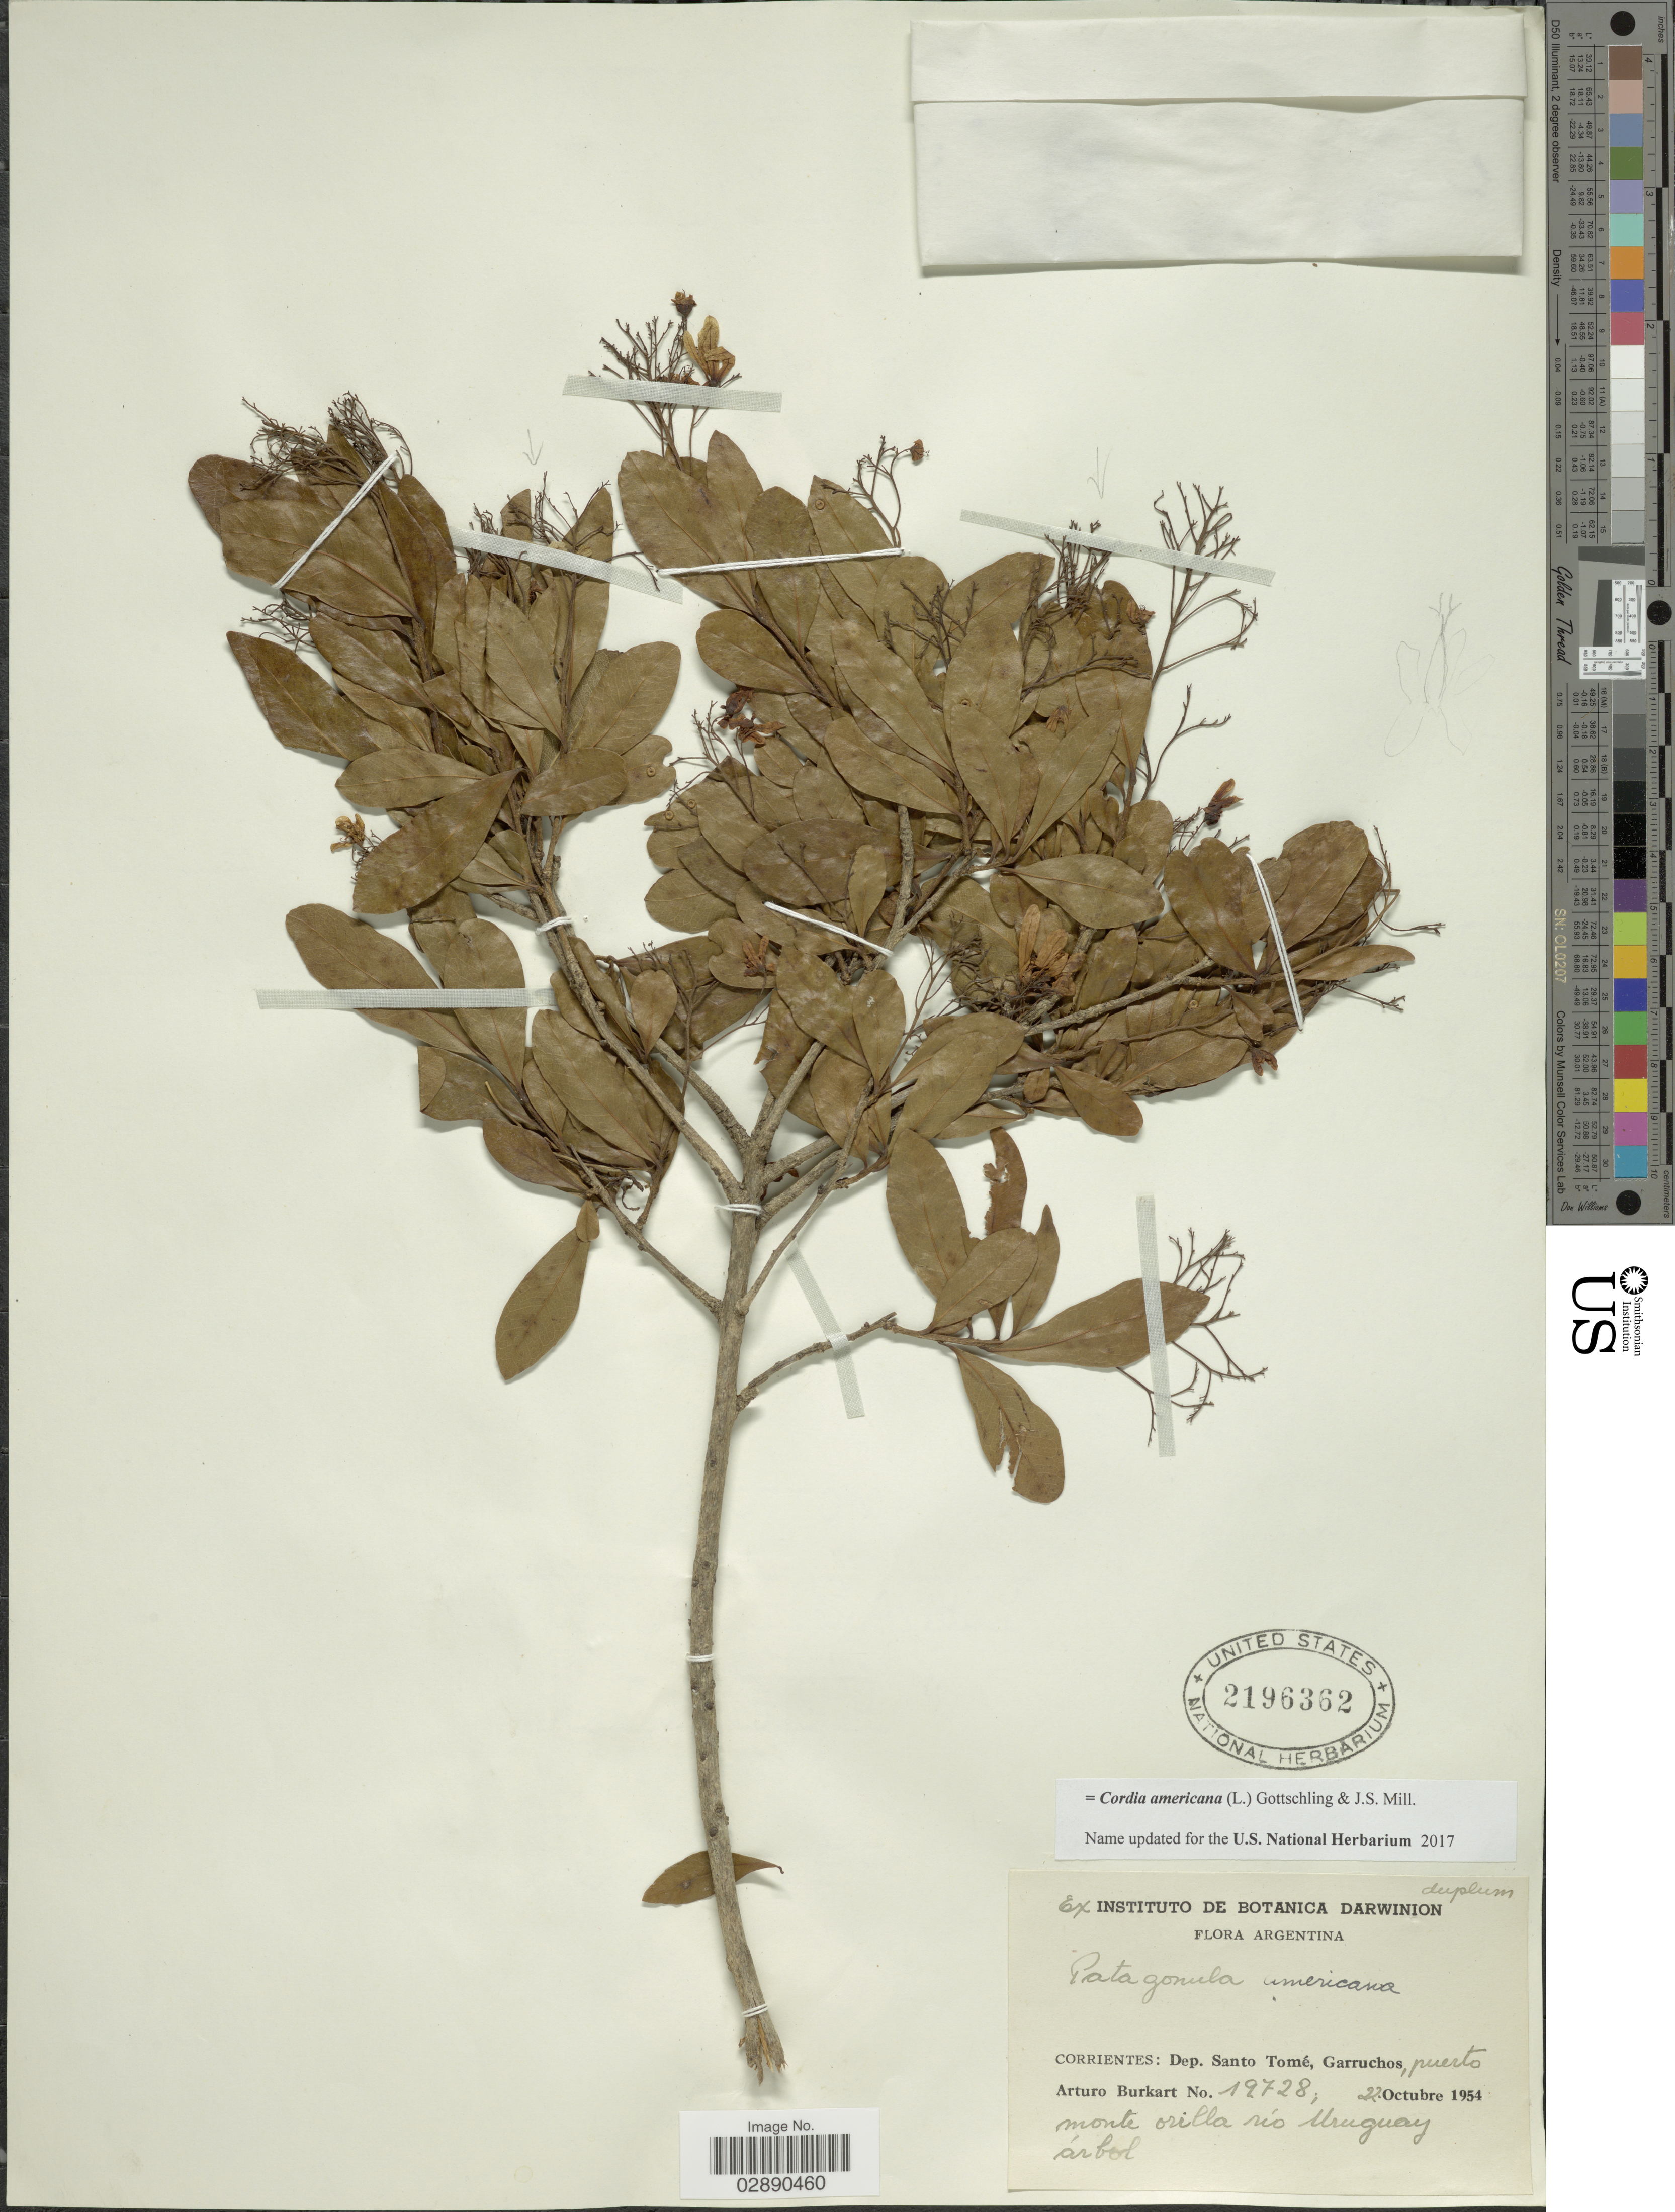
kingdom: Plantae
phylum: Tracheophyta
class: Magnoliopsida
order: Boraginales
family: Cordiaceae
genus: Cordia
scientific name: Cordia americana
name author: (L.) Gottschling & J.S. Mill.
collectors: A. E. Burkart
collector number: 12728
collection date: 1954-10-22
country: Argentina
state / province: Corrientes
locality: Dep. Santo Tomé, Garruchos, puerto monte orilla río Uruguay.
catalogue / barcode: US 2196362